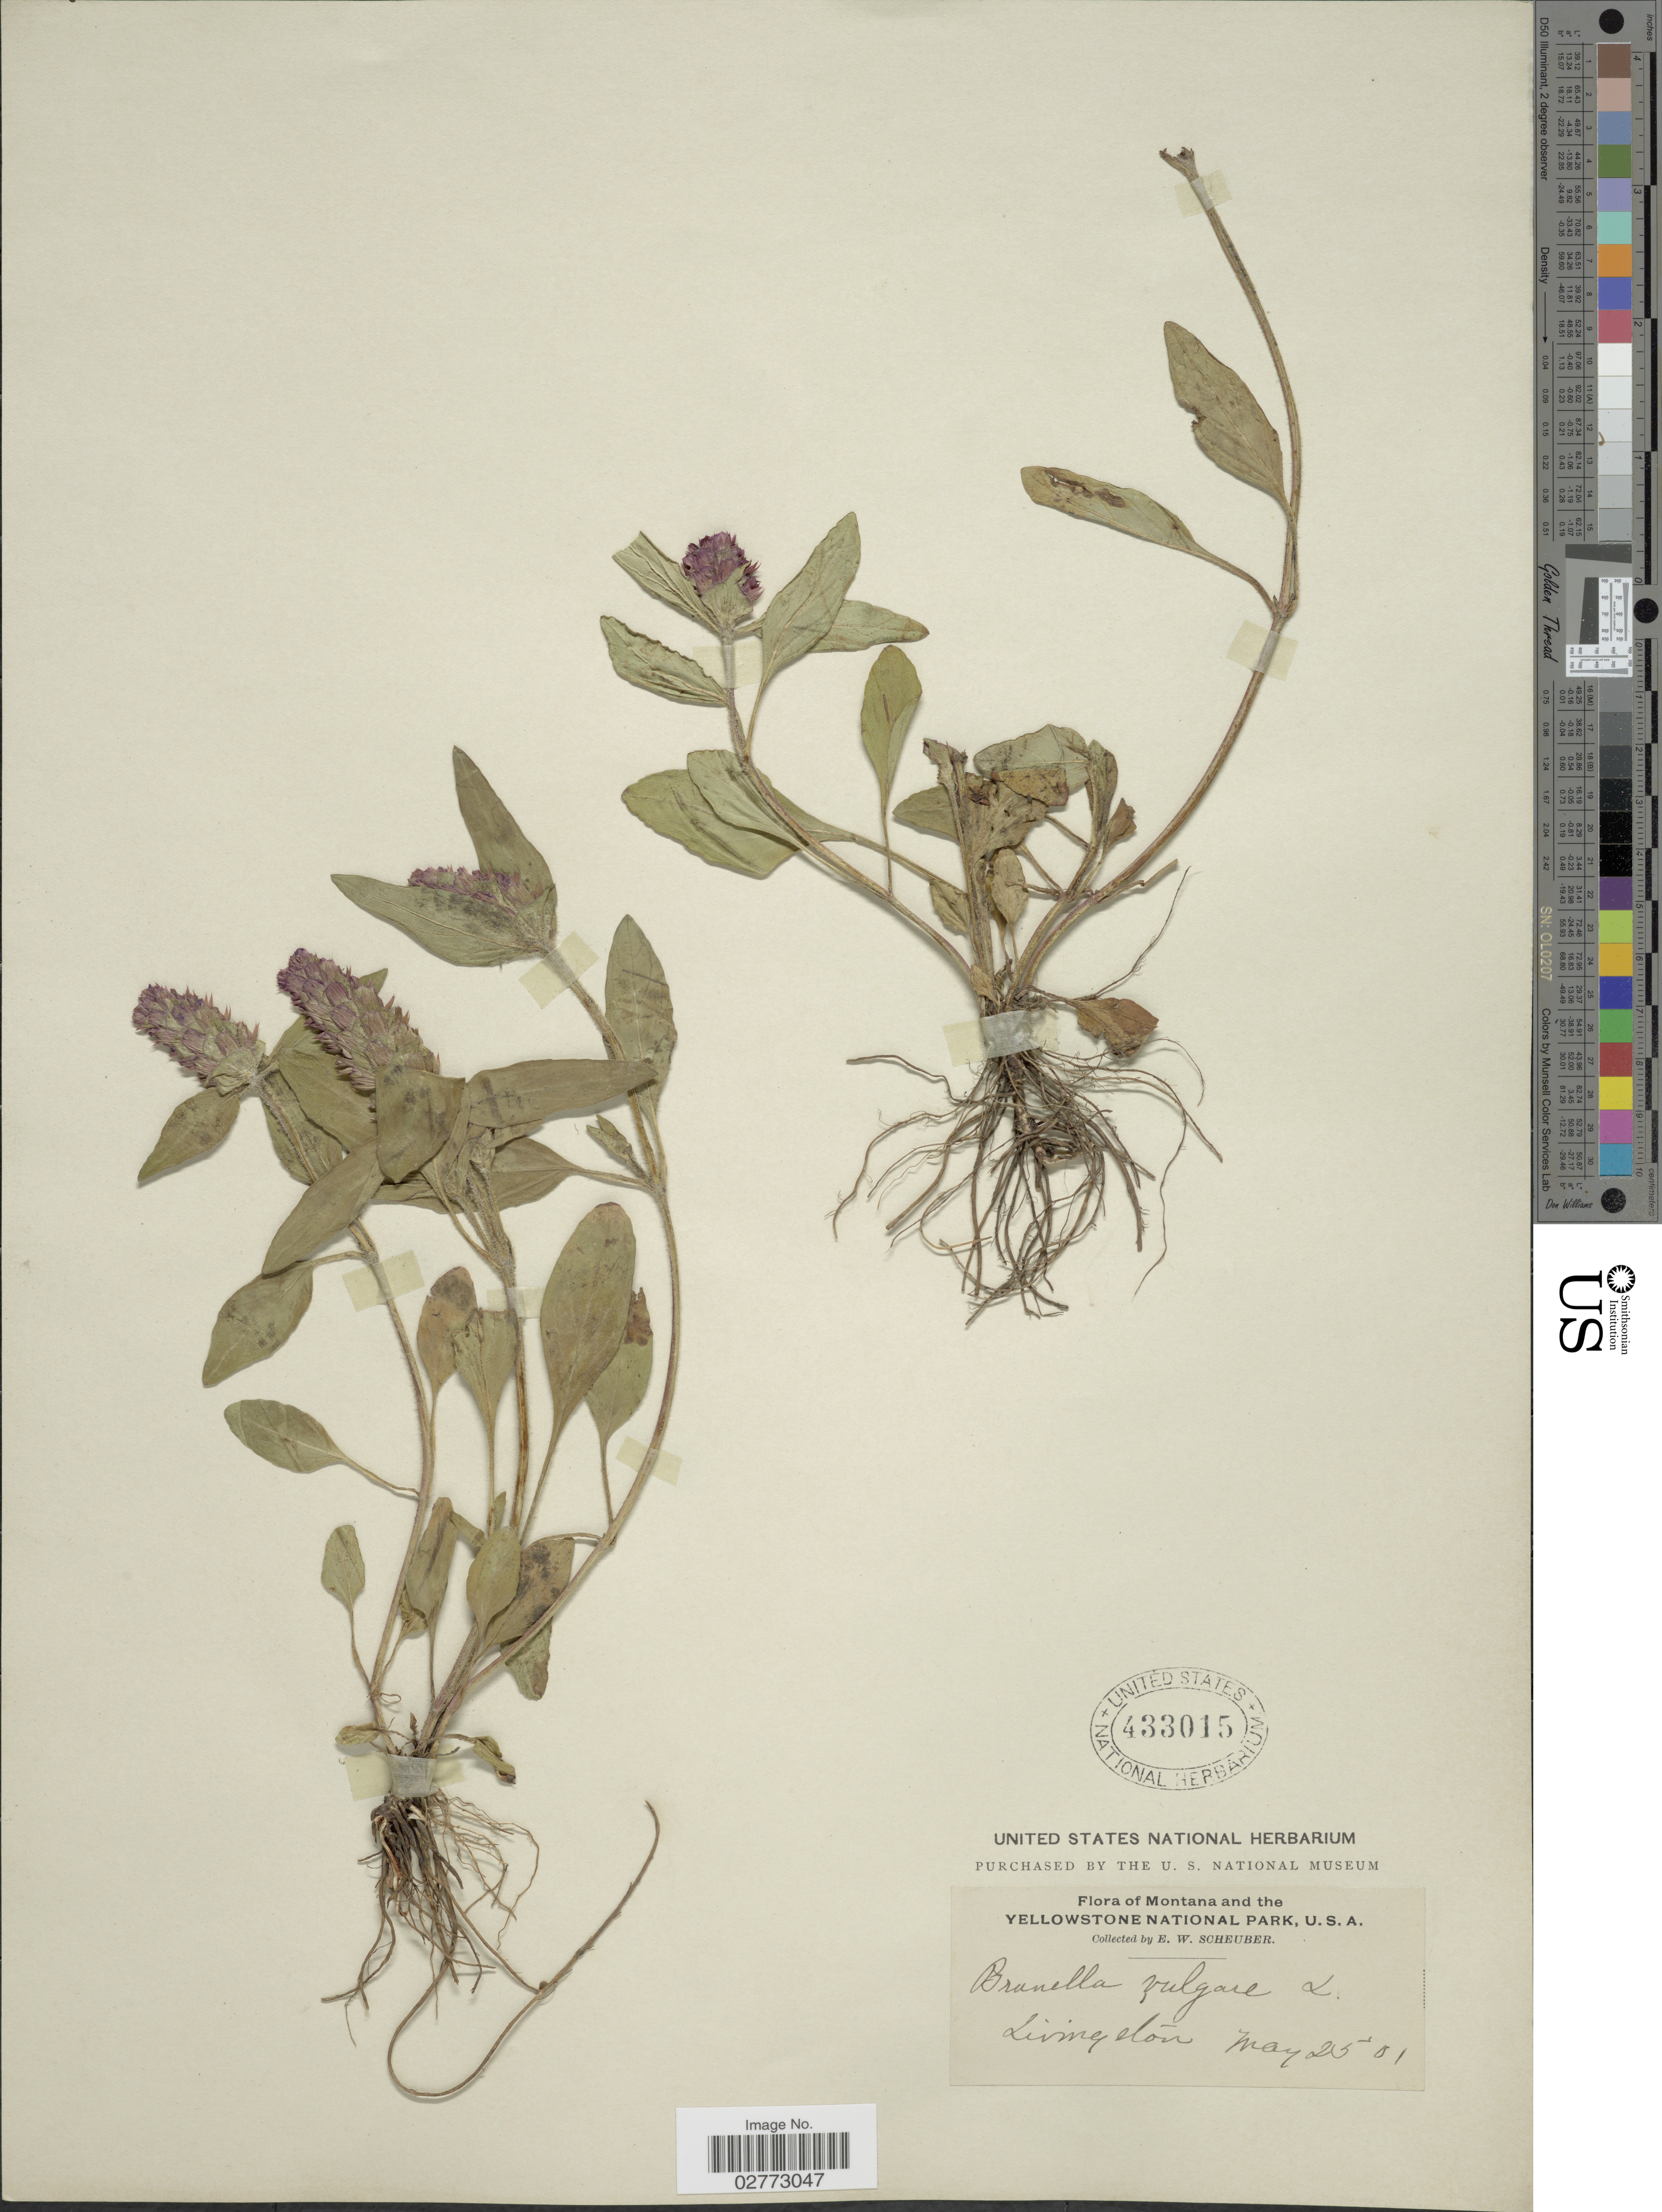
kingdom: Plantae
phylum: Tracheophyta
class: Magnoliopsida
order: Lamiales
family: Lamiaceae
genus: Prunella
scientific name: Prunella vulgaris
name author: L.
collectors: E. Scheuber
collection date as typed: Transcribed d/m/y: 25/5/1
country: United States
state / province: Montana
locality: The Yellowstone National Park. Livingston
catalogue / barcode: US 433015